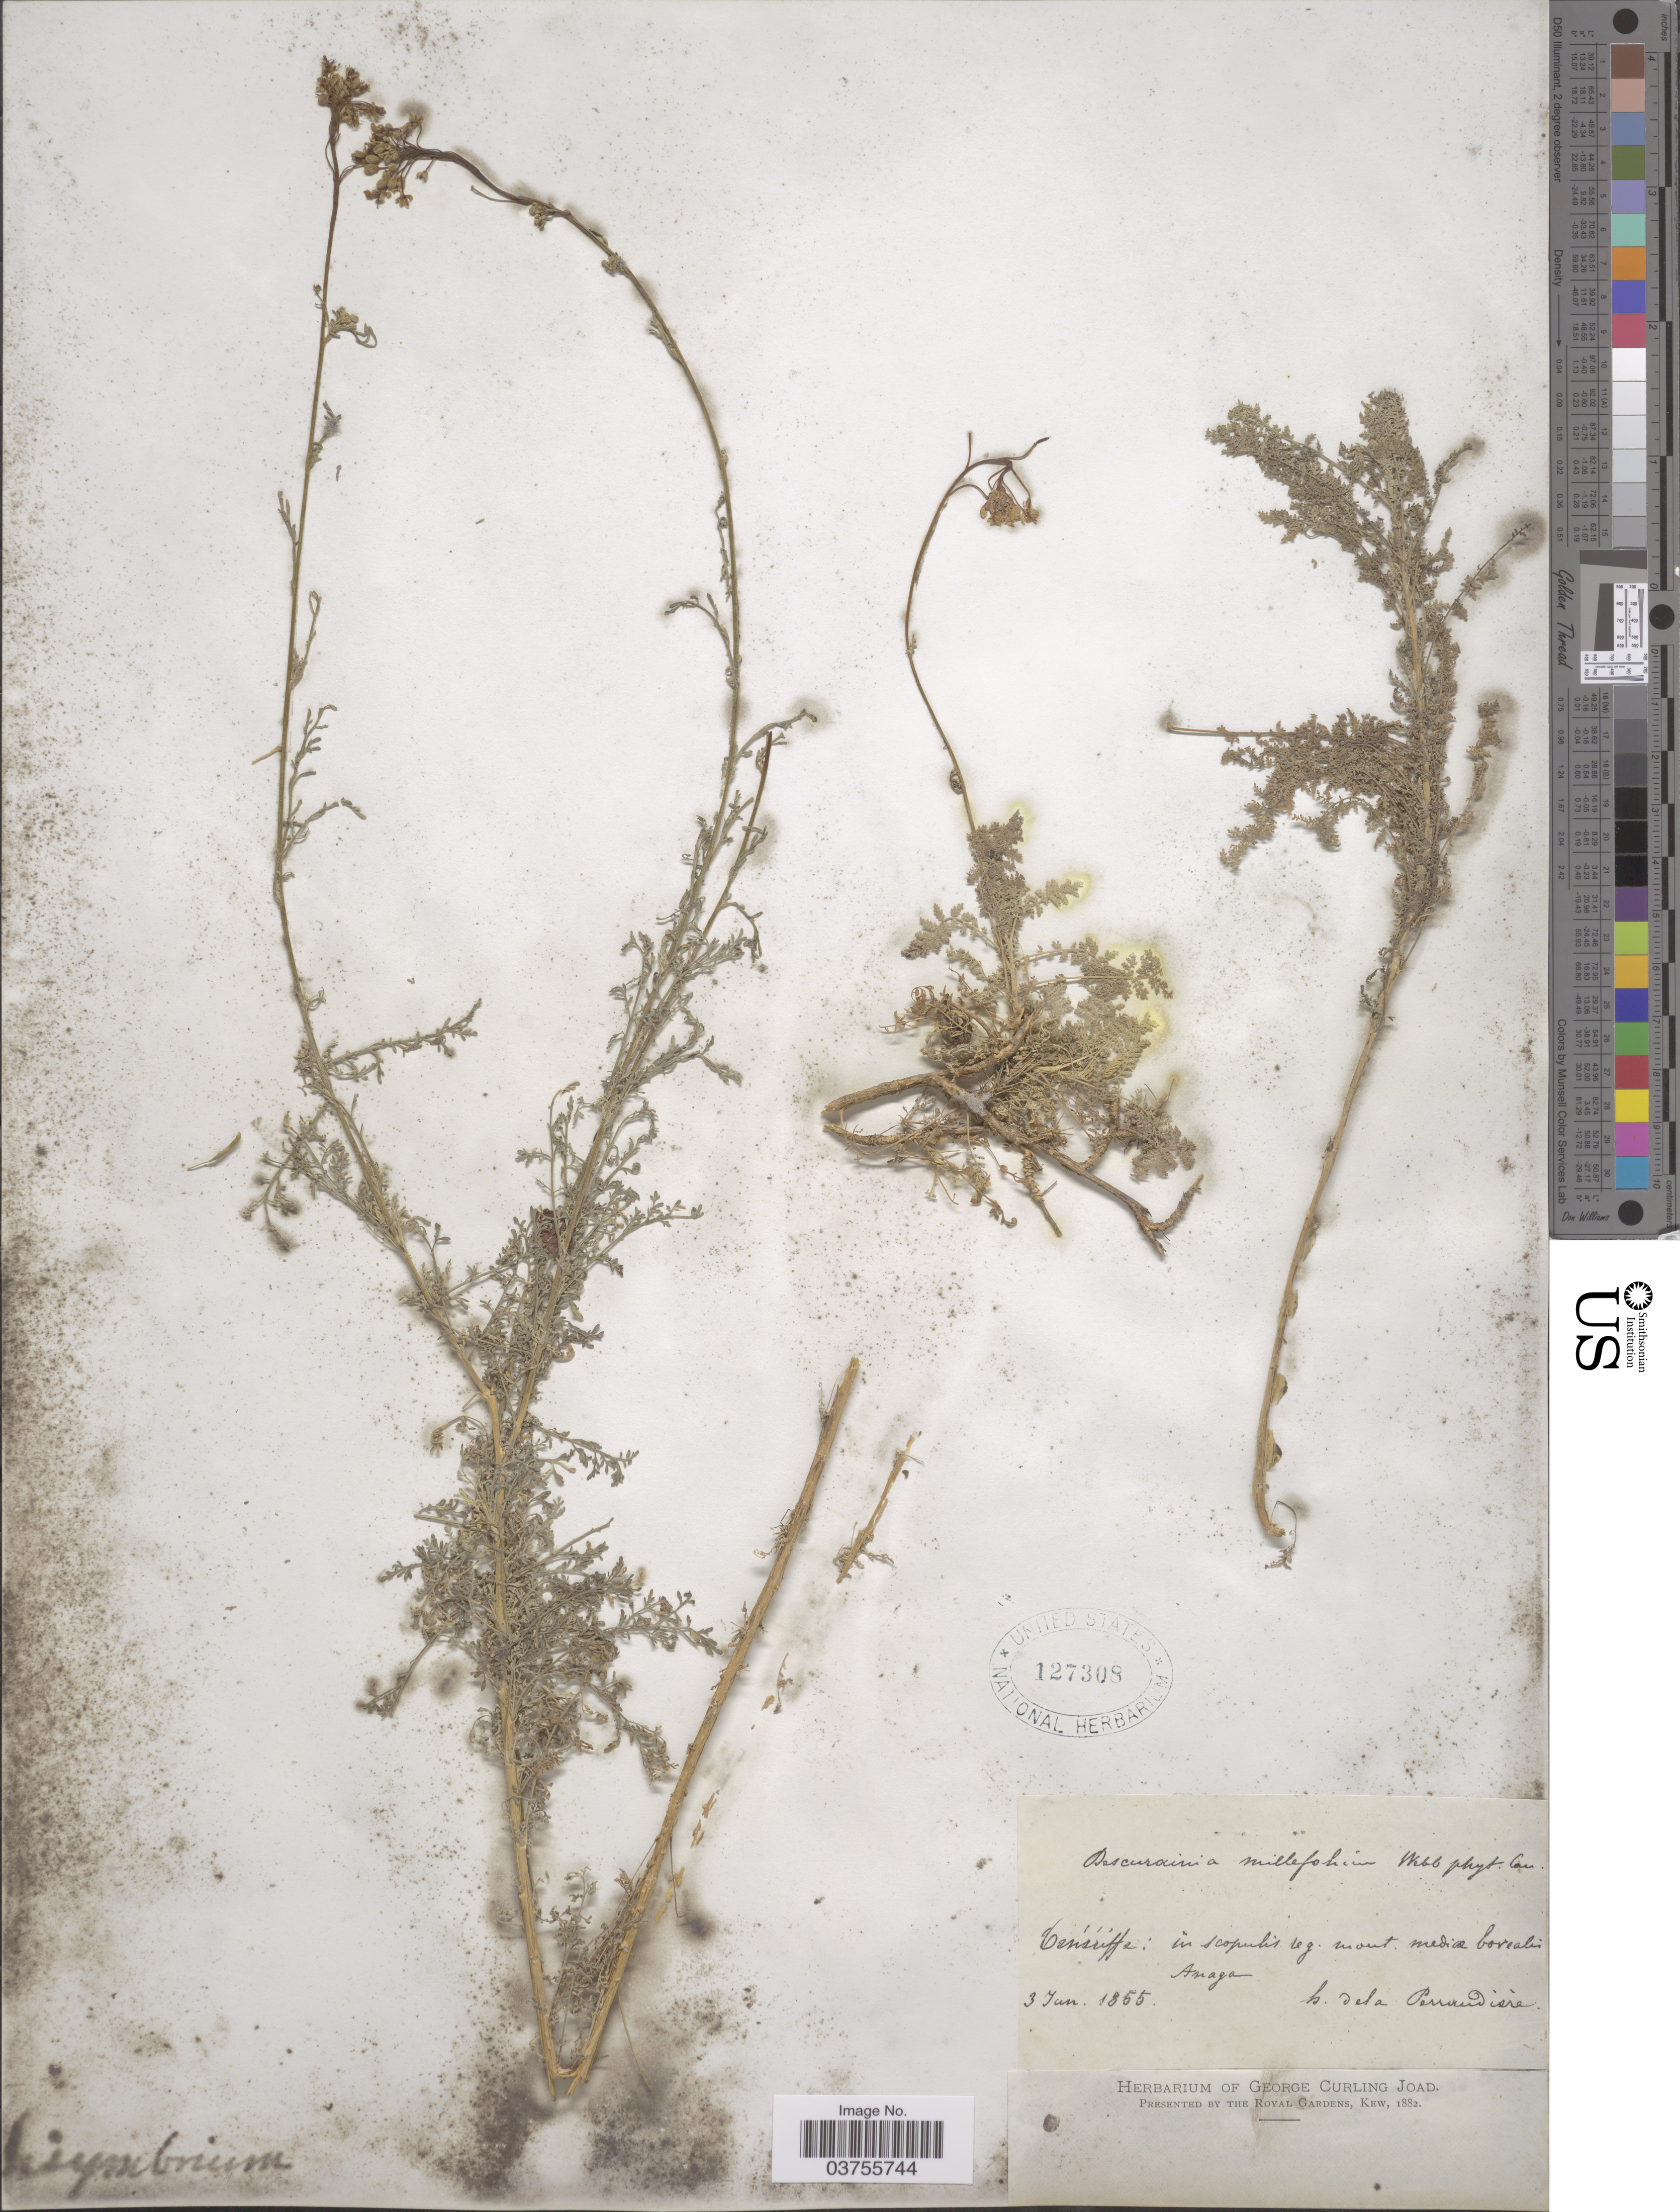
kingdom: Plantae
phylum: Tracheophyta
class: Magnoliopsida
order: Brassicales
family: Brassicaceae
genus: Sophia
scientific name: Sophia millefolia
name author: Rydb.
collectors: H. de la Perraudière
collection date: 1855-06-03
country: Spain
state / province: Canarias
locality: Tenériffe: in scopulis leg. mont. mediæ borealis Anaga.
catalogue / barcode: US 127308